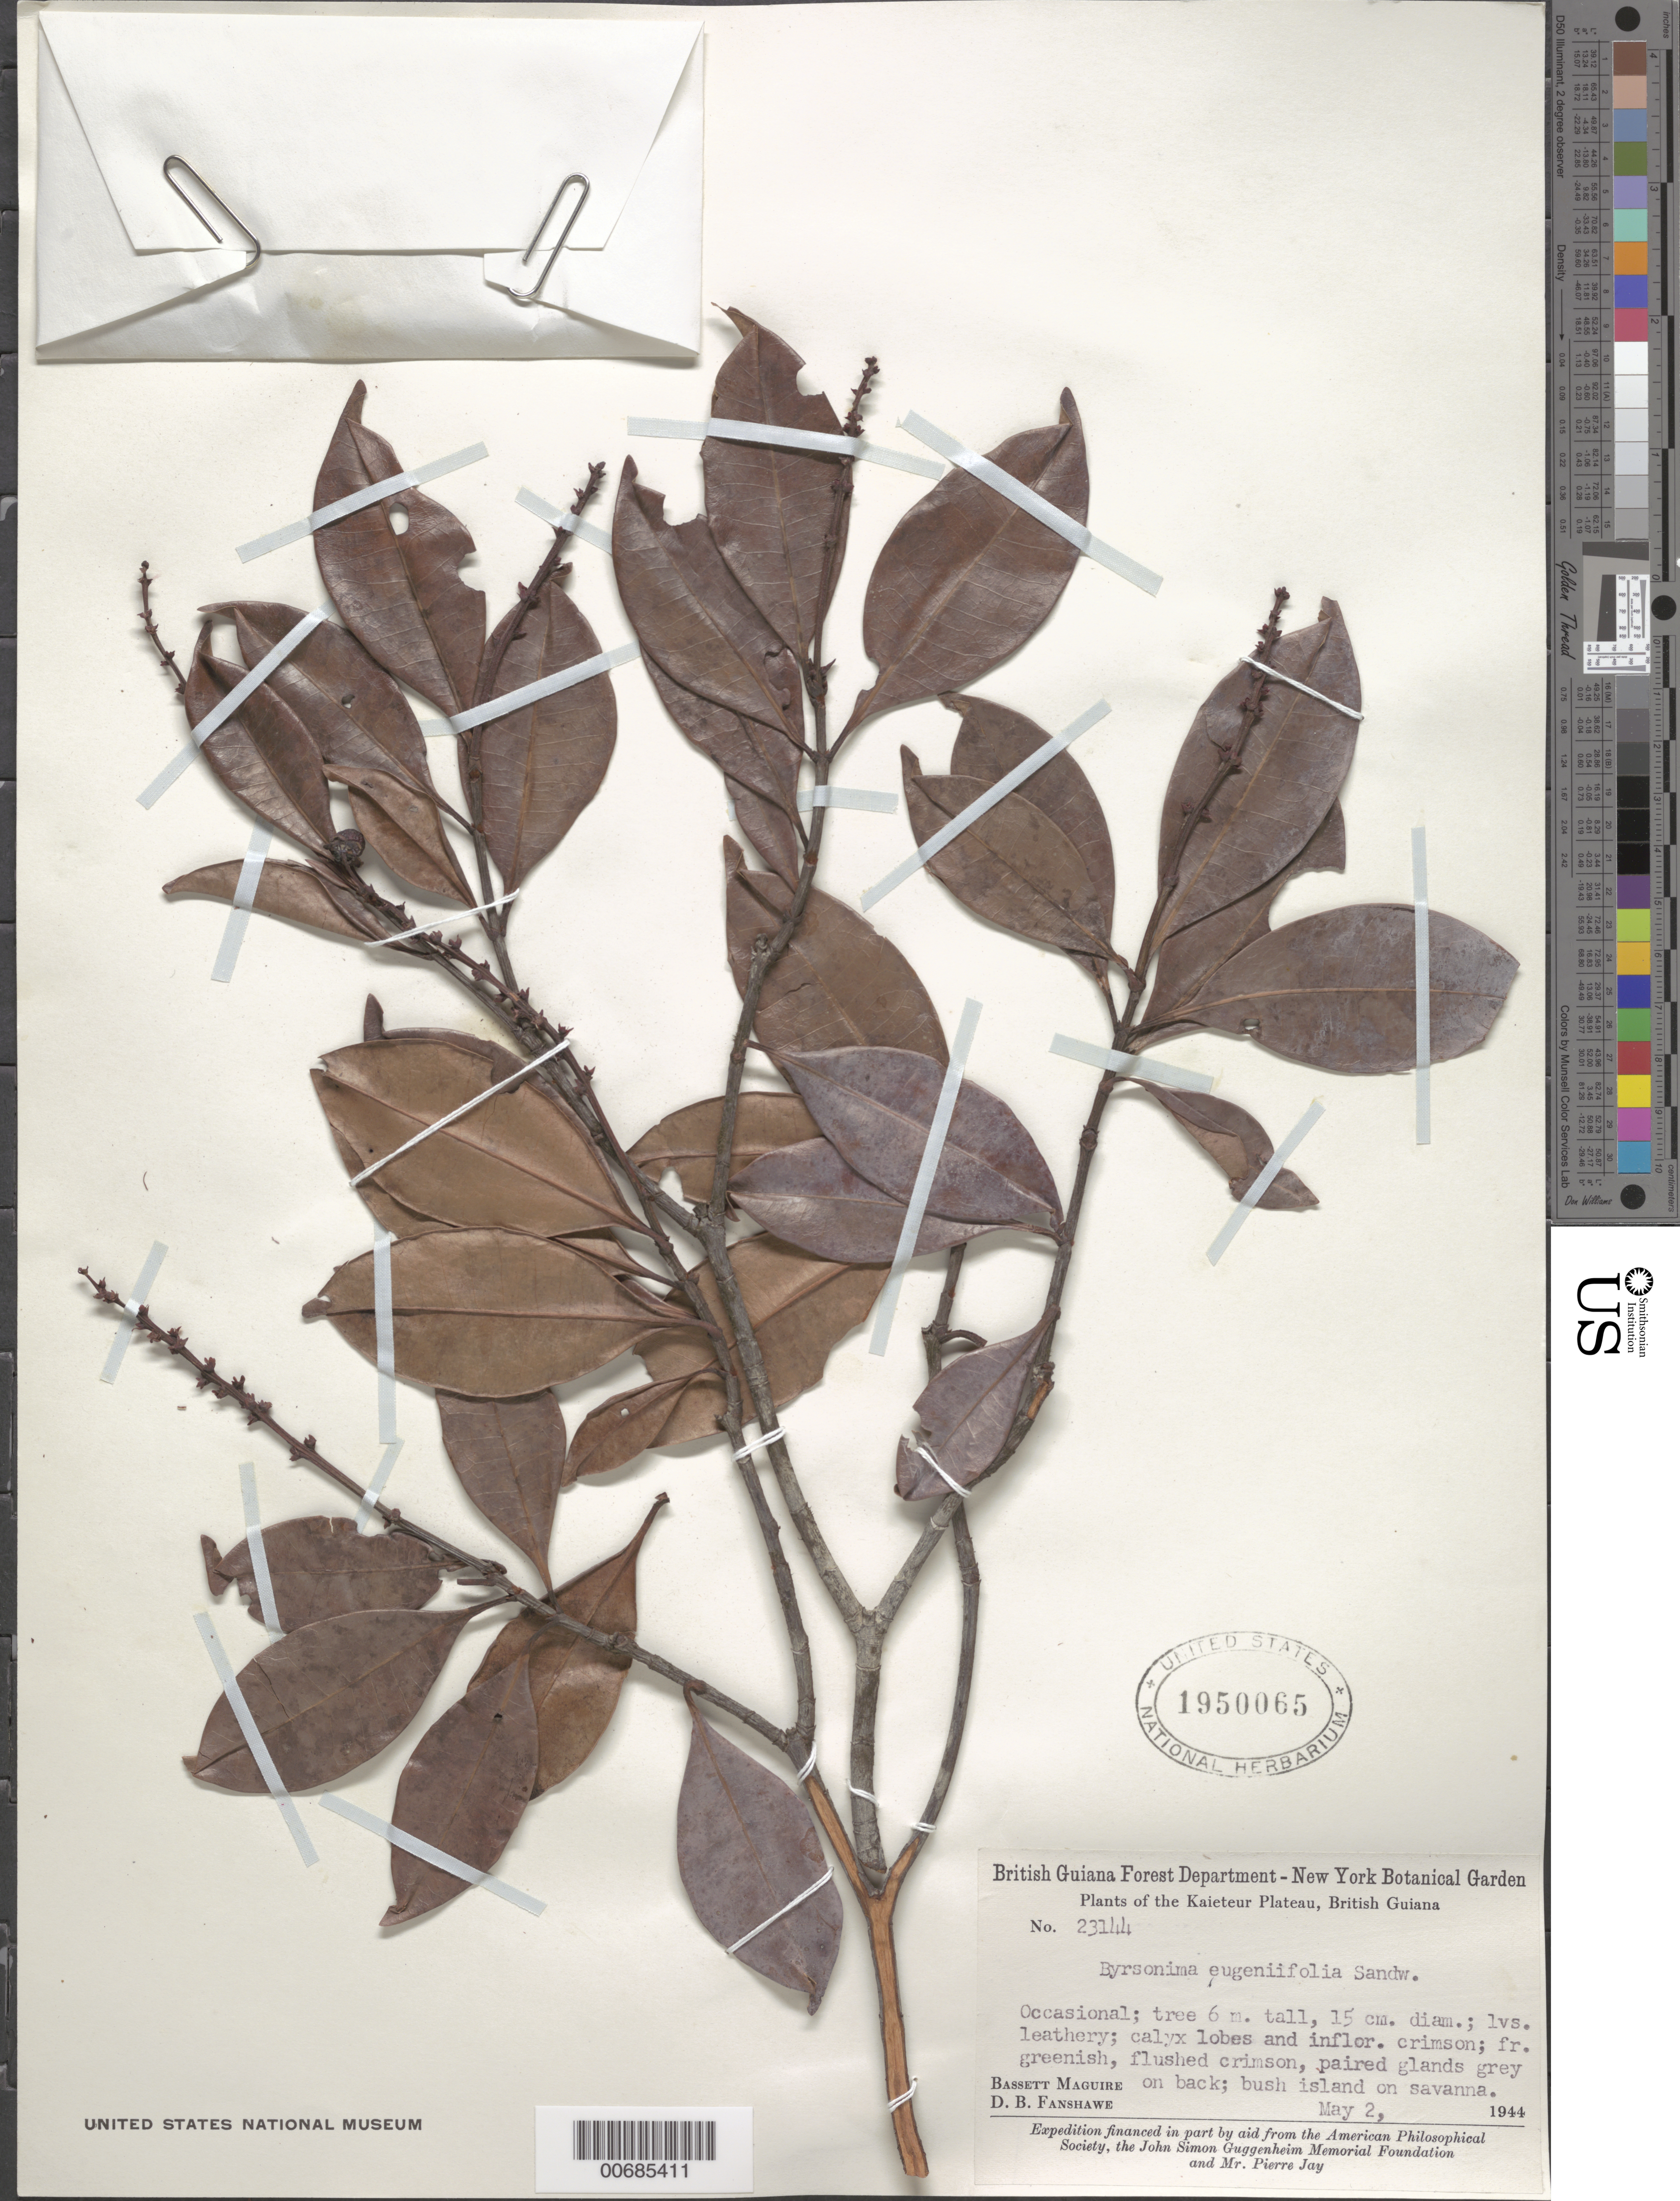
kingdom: Plantae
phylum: Tracheophyta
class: Magnoliopsida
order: Malpighiales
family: Malpighiaceae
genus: Byrsonima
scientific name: Byrsonima eugeniifolia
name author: Sandwith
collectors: B. Maguire & D. B. Fanshawe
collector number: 23144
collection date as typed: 2-May-44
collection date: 1944-05-02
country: Guyana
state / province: Potaro-Siparuni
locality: Kaieteur Plateau, Potaro River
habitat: Bush island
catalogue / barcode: US 1950065